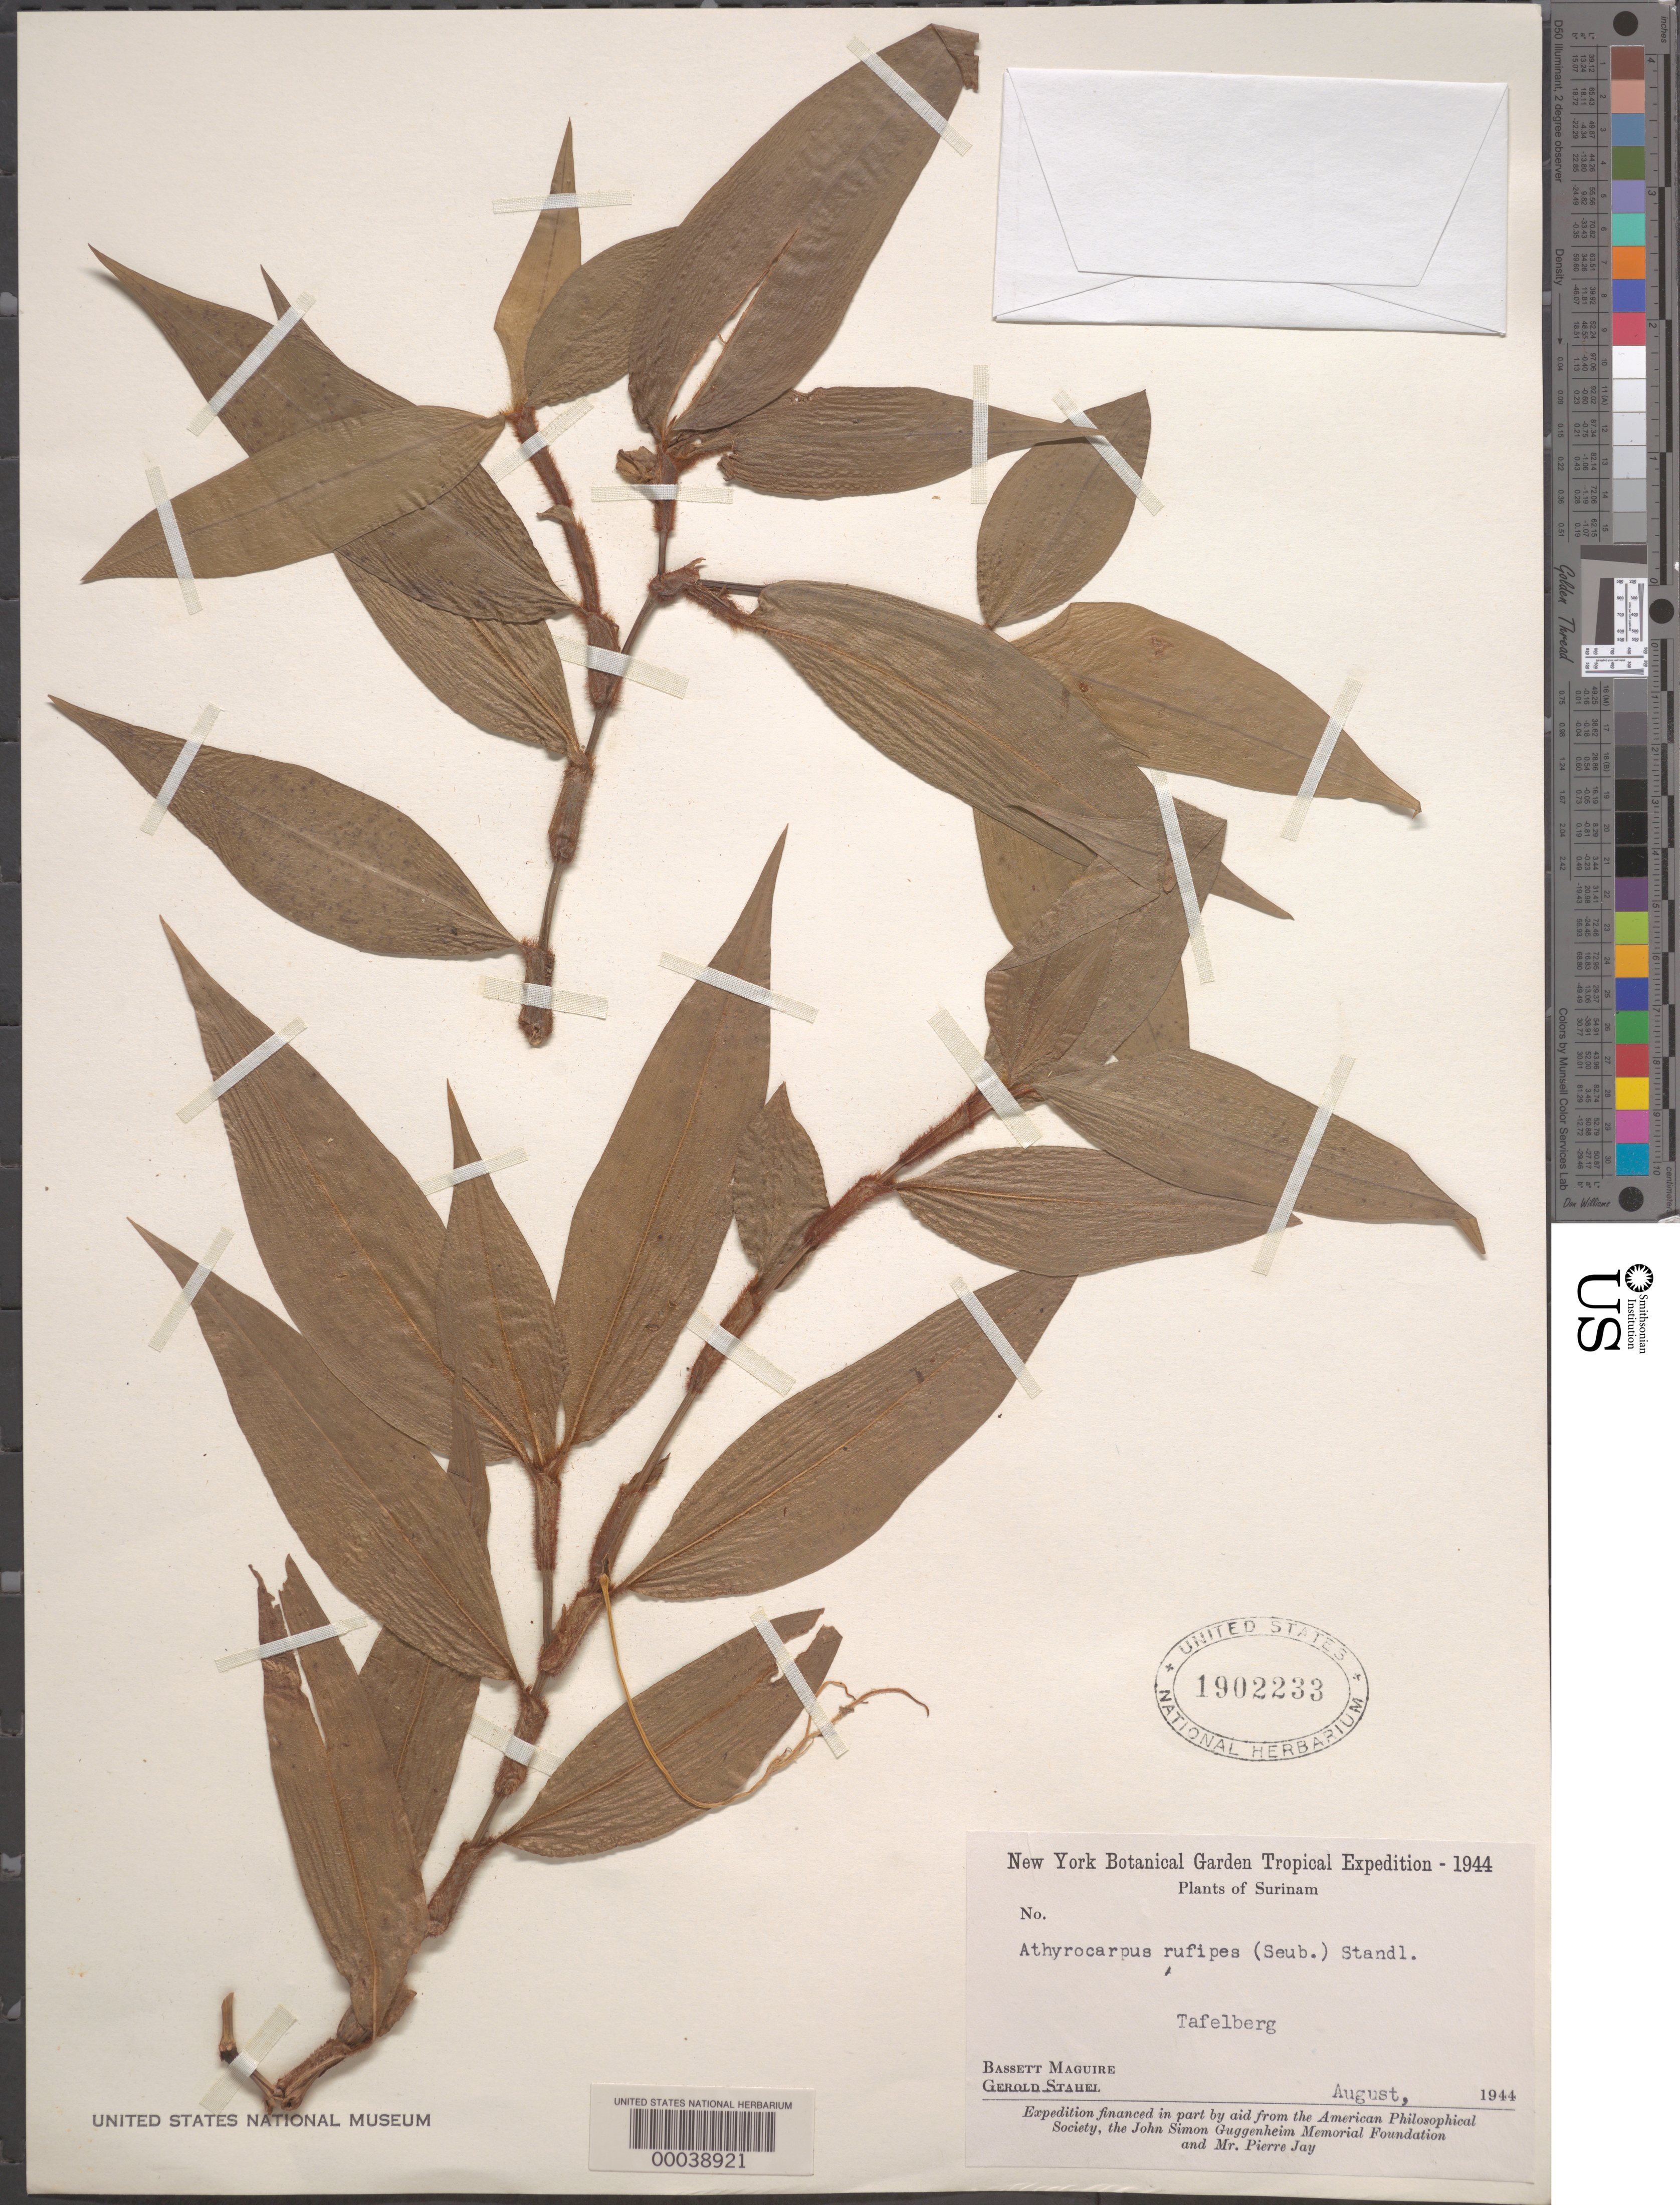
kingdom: Plantae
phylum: Tracheophyta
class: Liliopsida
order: Commelinales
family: Commelinaceae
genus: Commelina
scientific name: Commelina rufipes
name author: Seub.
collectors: B. Maguire & G. Stahel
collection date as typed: Aug 1944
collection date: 1944-08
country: Suriname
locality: Tafelberg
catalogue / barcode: US 1902233